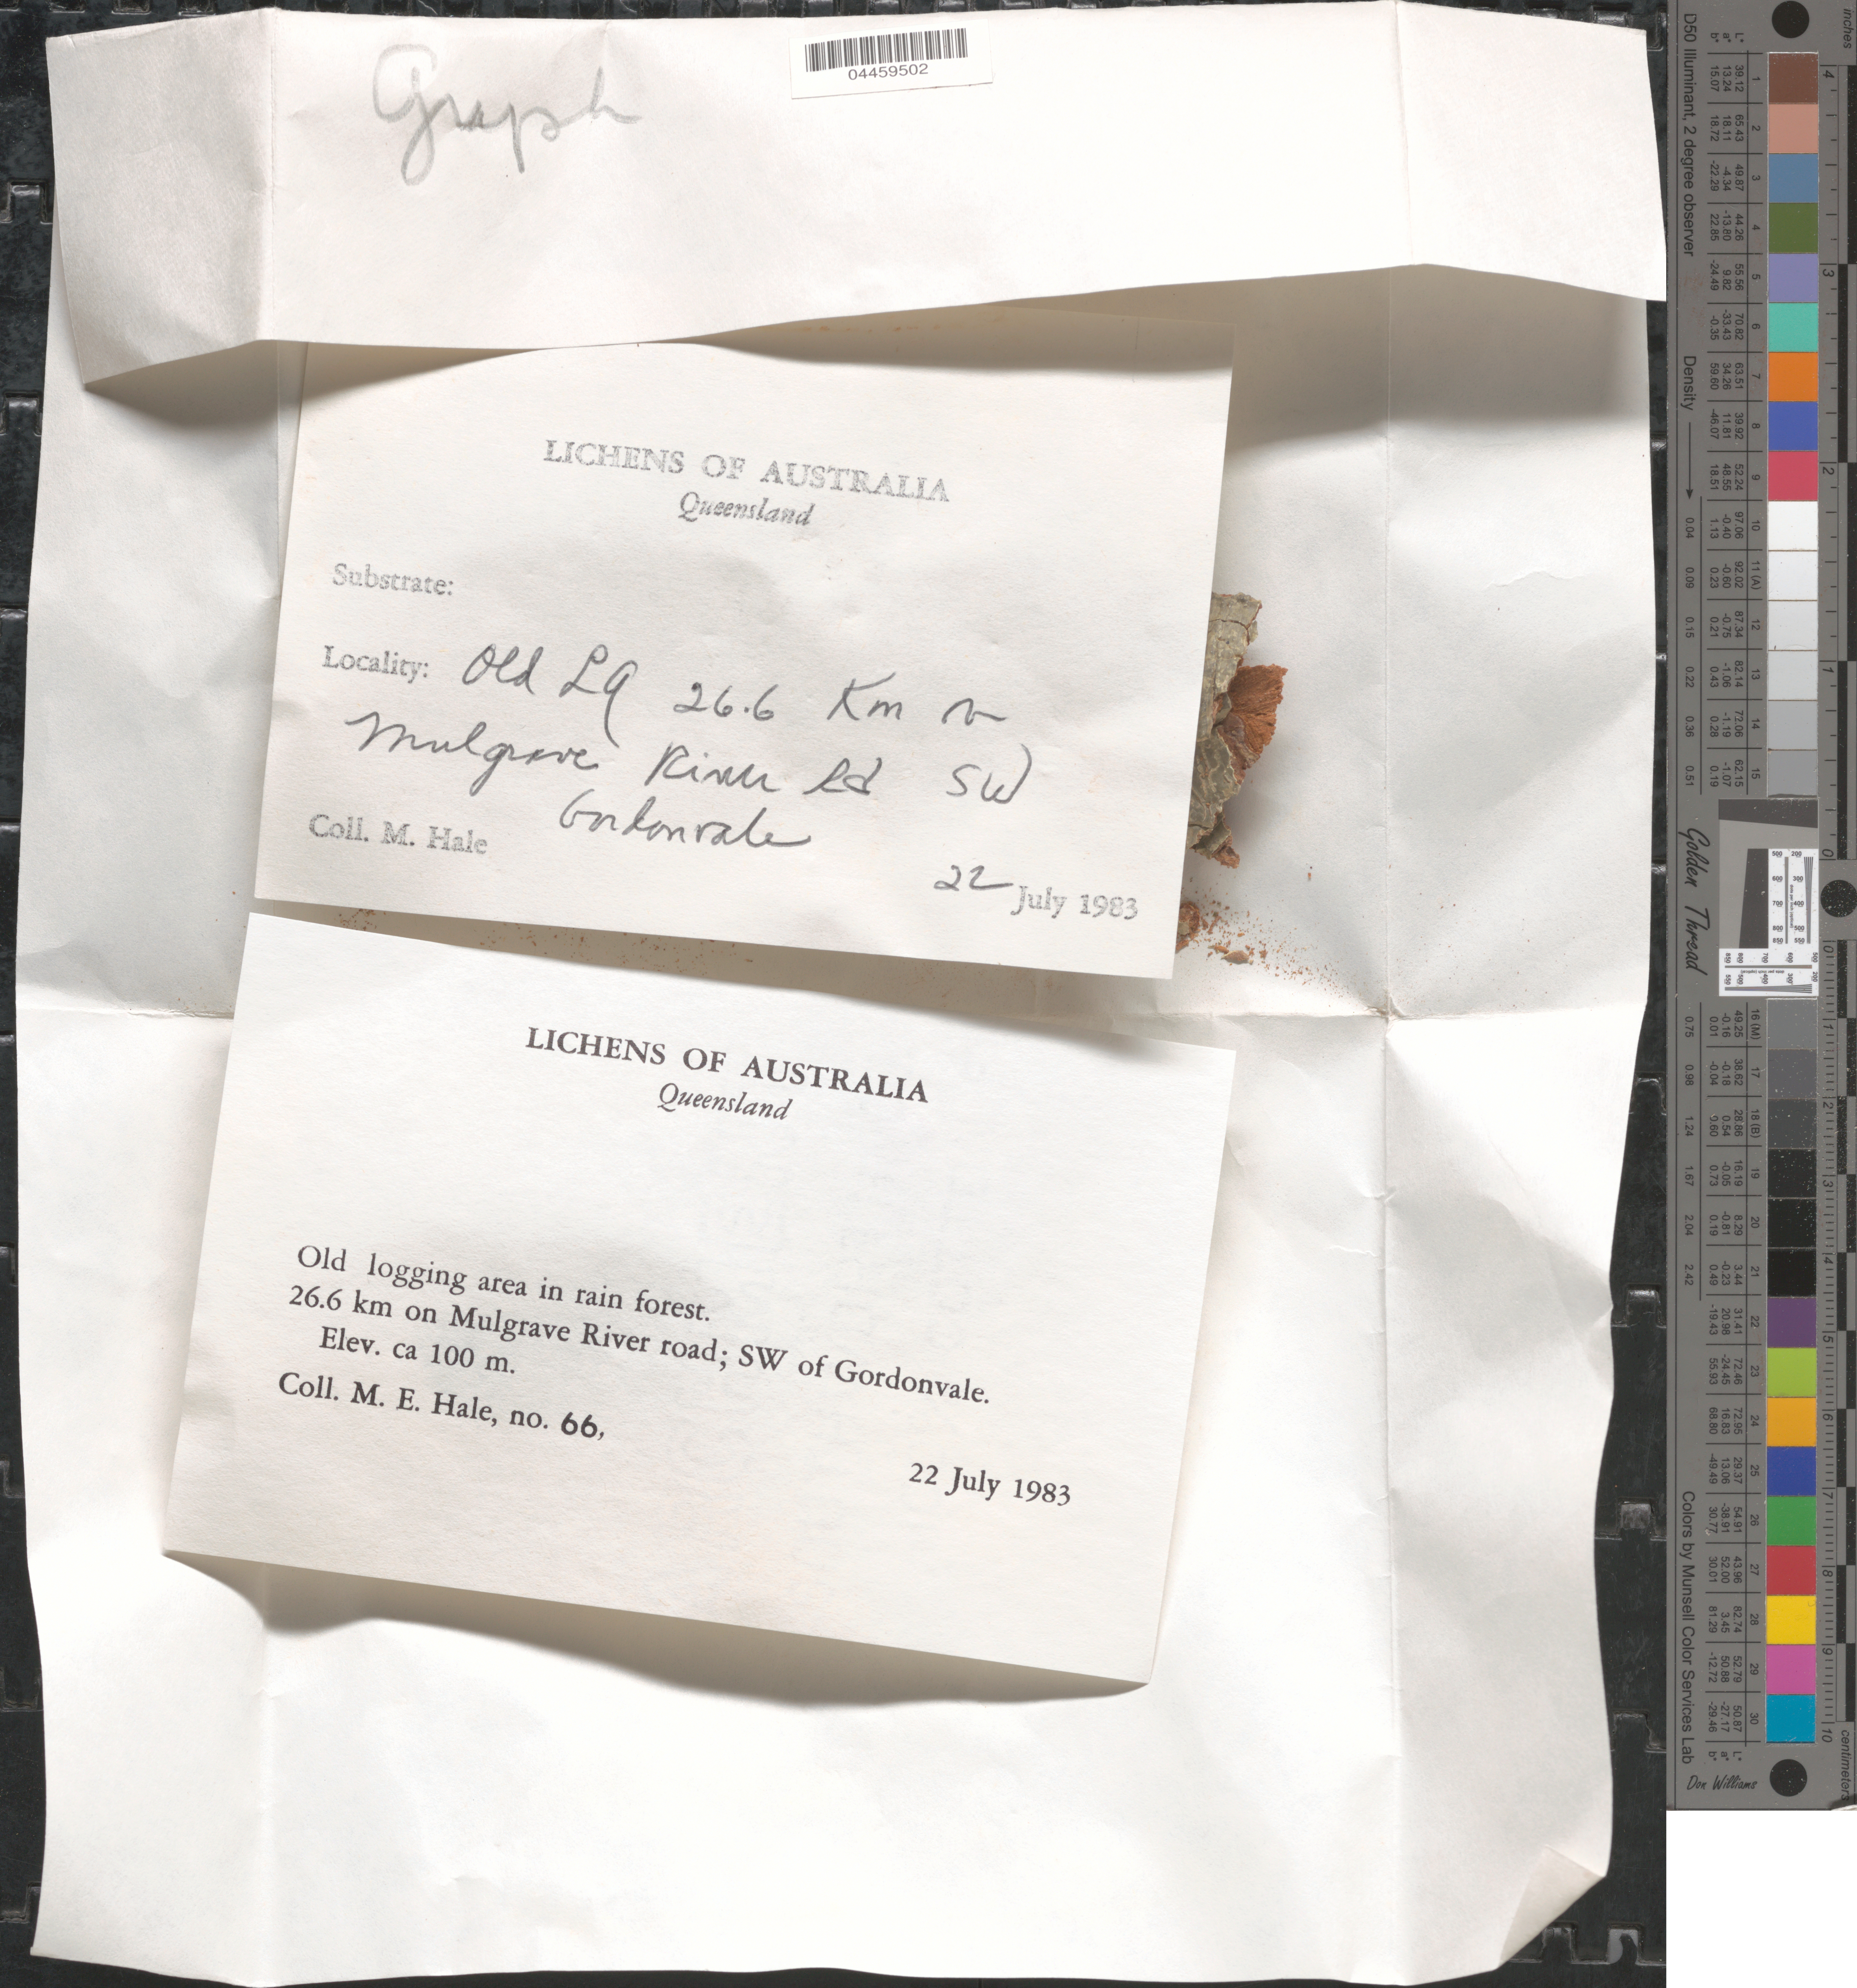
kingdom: Fungi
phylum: Ascomycota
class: Lecanoromycetes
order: Ostropales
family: Graphidaceae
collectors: M. Hale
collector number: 66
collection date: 1983-07-22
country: Australia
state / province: Queensland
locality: Old logging area in rain forest. 26.6 km on Mulgrave River road; SW of Gordonvale. 26.6 km on Mulgrave River road; SW of Gordonvale.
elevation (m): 100